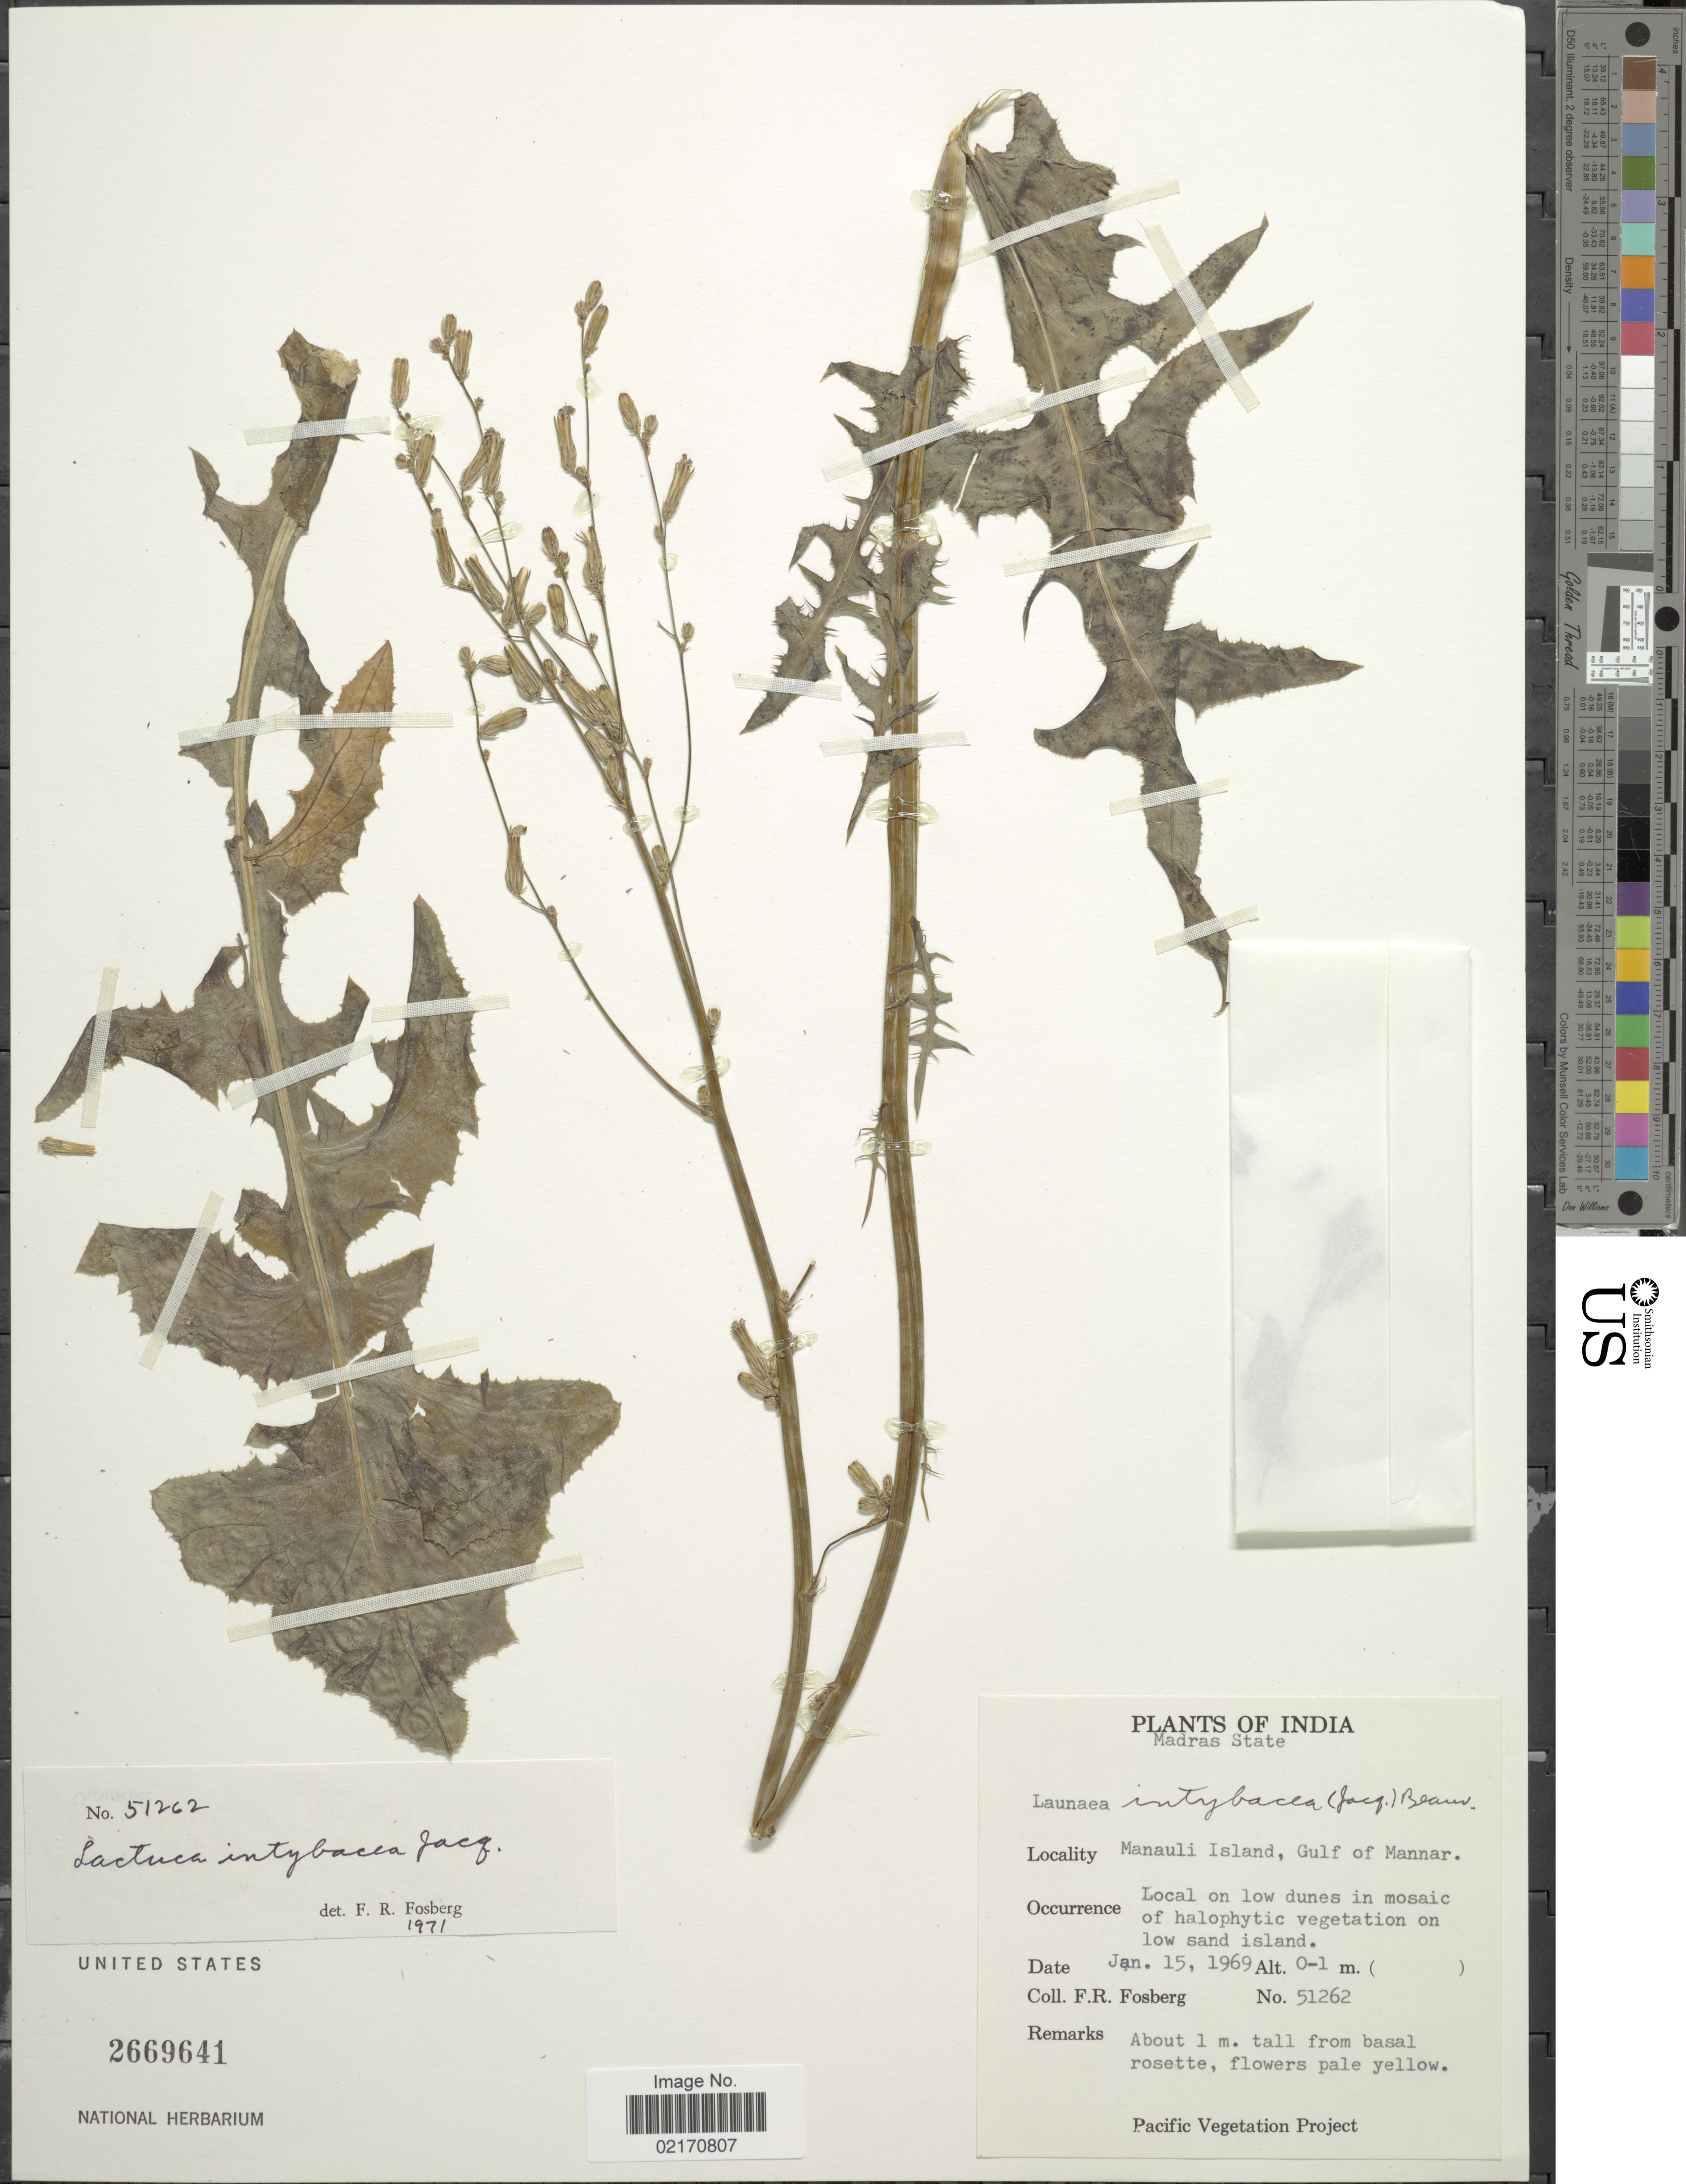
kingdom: Plantae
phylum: Tracheophyta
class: Magnoliopsida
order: Asterales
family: Asteraceae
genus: Launaea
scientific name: Launaea intybacea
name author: (Jacq.) Beauverd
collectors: F. R. Fosberg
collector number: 51262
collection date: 1969-01-15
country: India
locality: Nadras State, Manauli Island, Gulf of Mannar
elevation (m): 0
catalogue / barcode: US 2669641